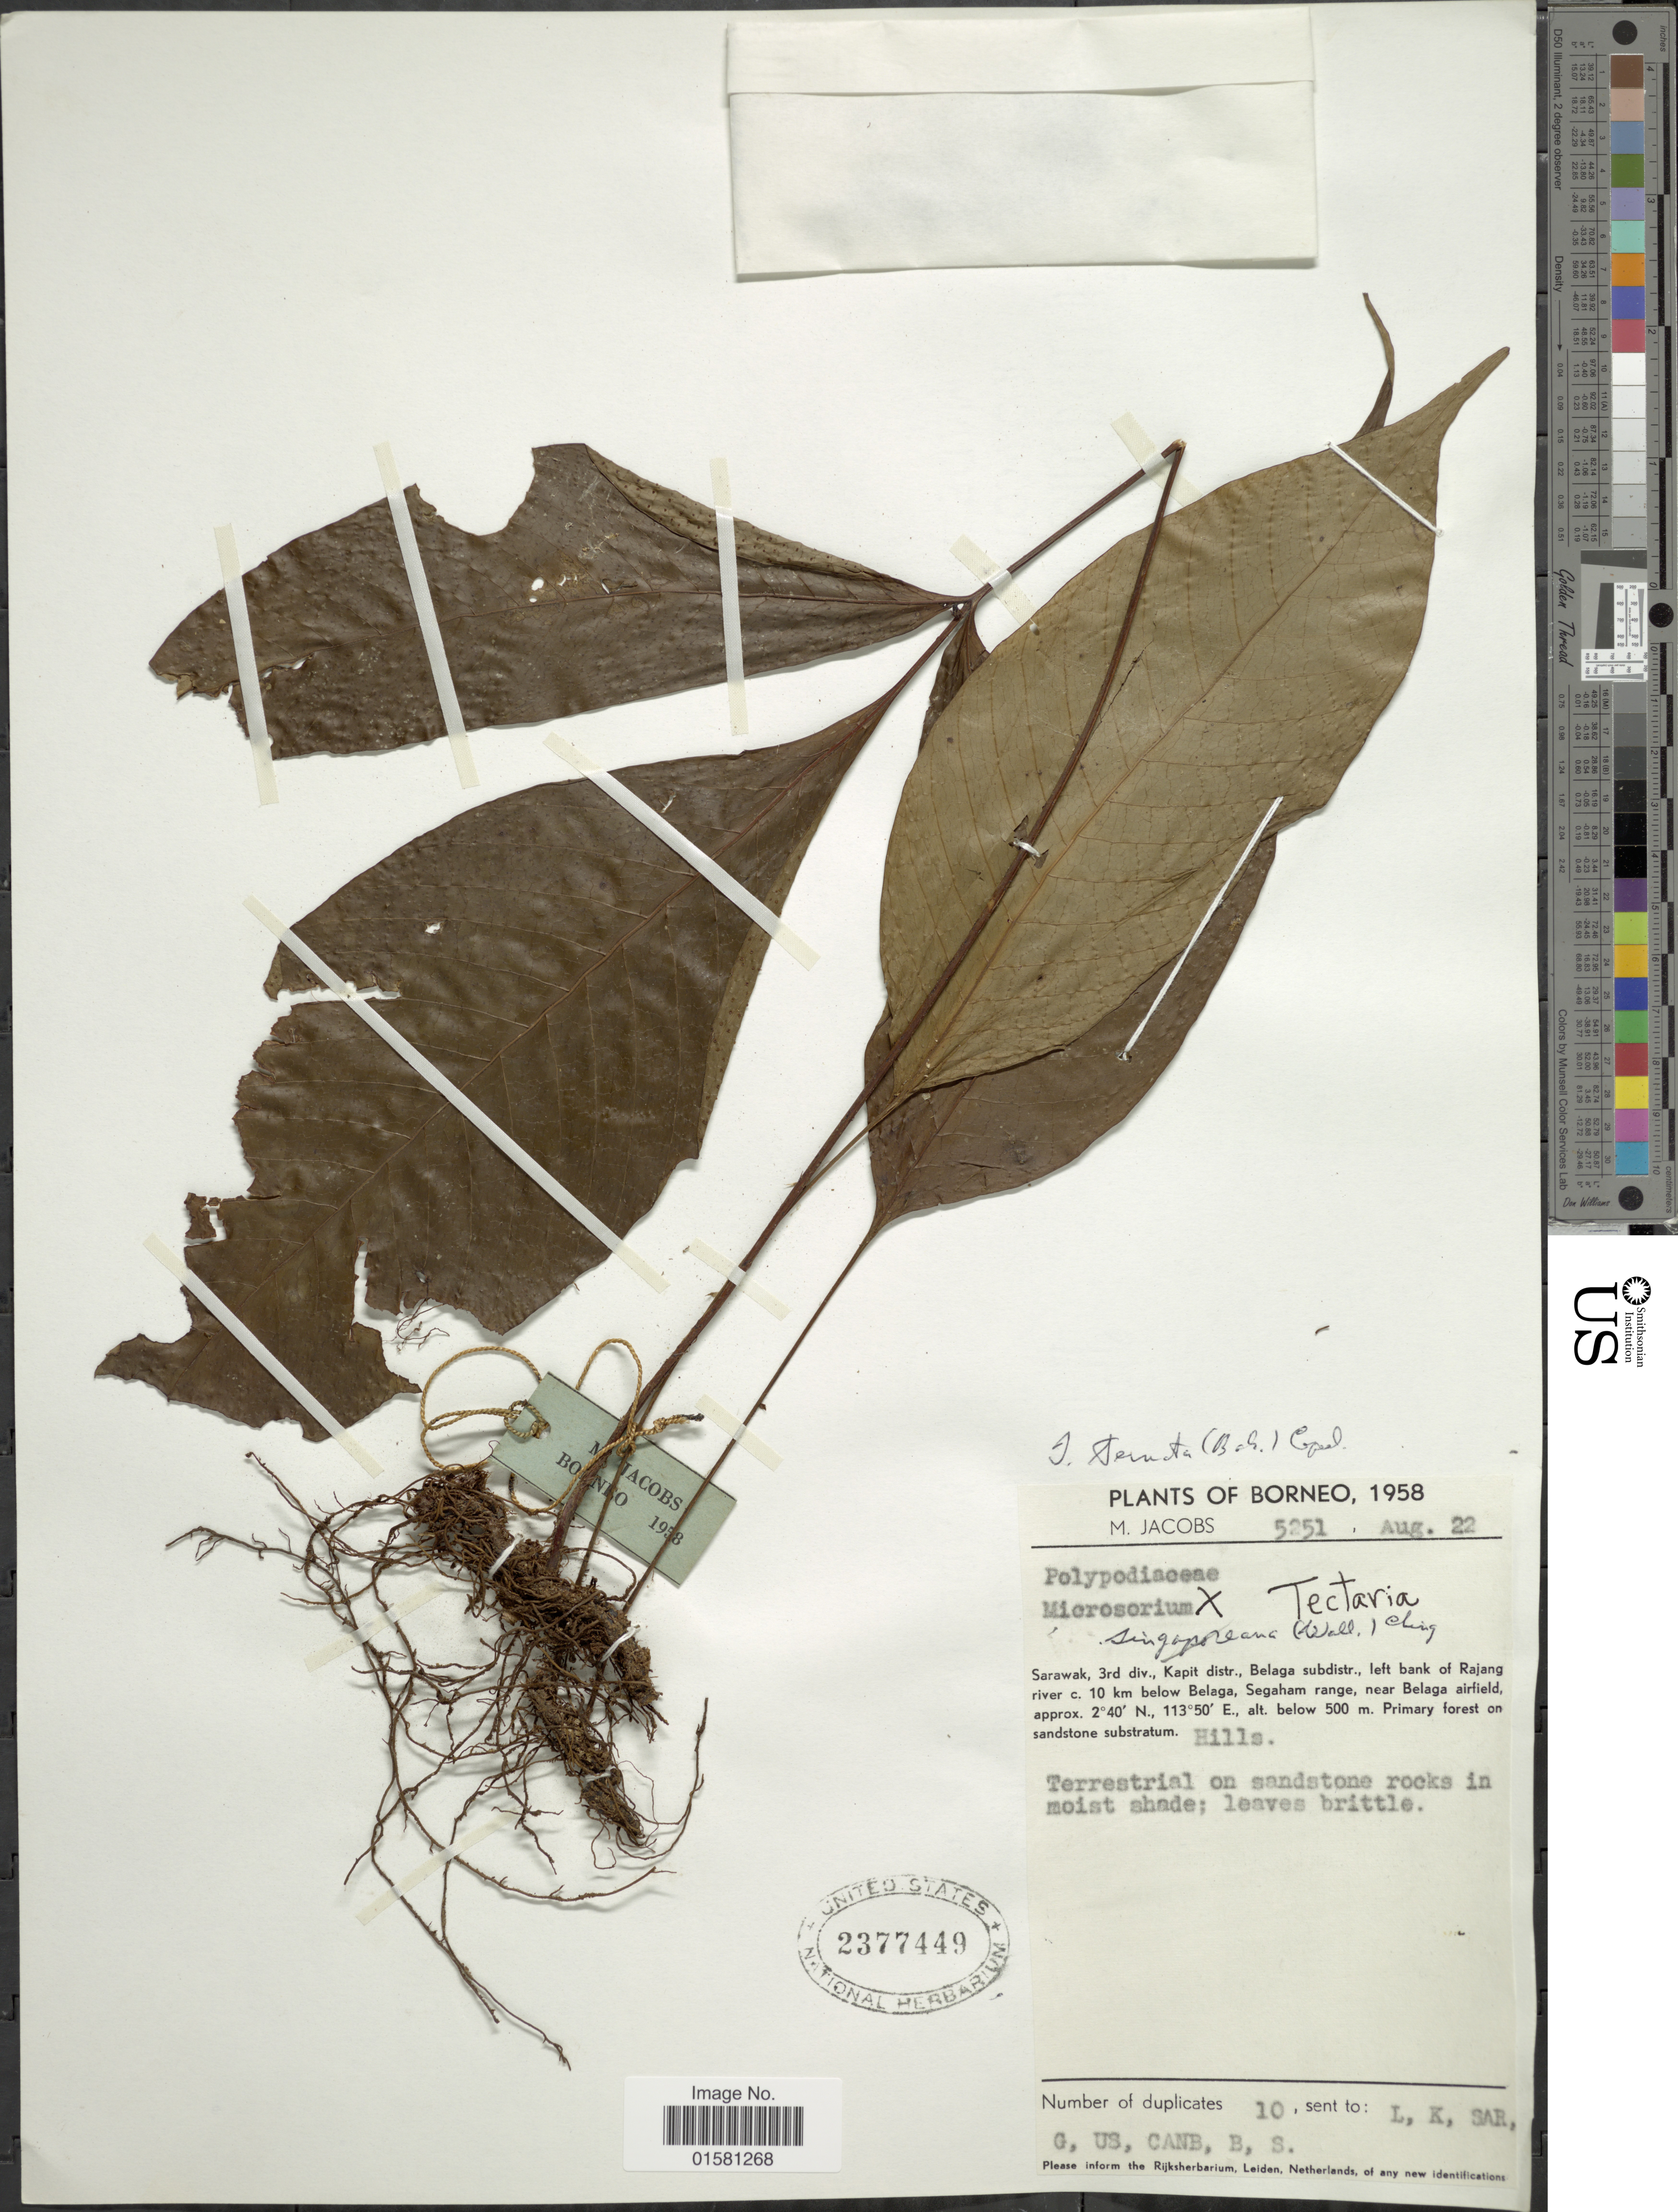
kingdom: Plantae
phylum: Tracheophyta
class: Polypodiopsida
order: Polypodiales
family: Tectariaceae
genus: Tectaria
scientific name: Tectaria ternata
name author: (Baker) Copel.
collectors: M. Jacobs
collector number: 5251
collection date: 1958-08-22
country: Malaysia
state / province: Sarawak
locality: Borneo, Sarawak, 3rd div., kapit ditr. Belaga subdistr., left bank of Rajang river c. 10 km below, Segaham range, near Belaga airfield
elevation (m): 500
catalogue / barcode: US 2377449